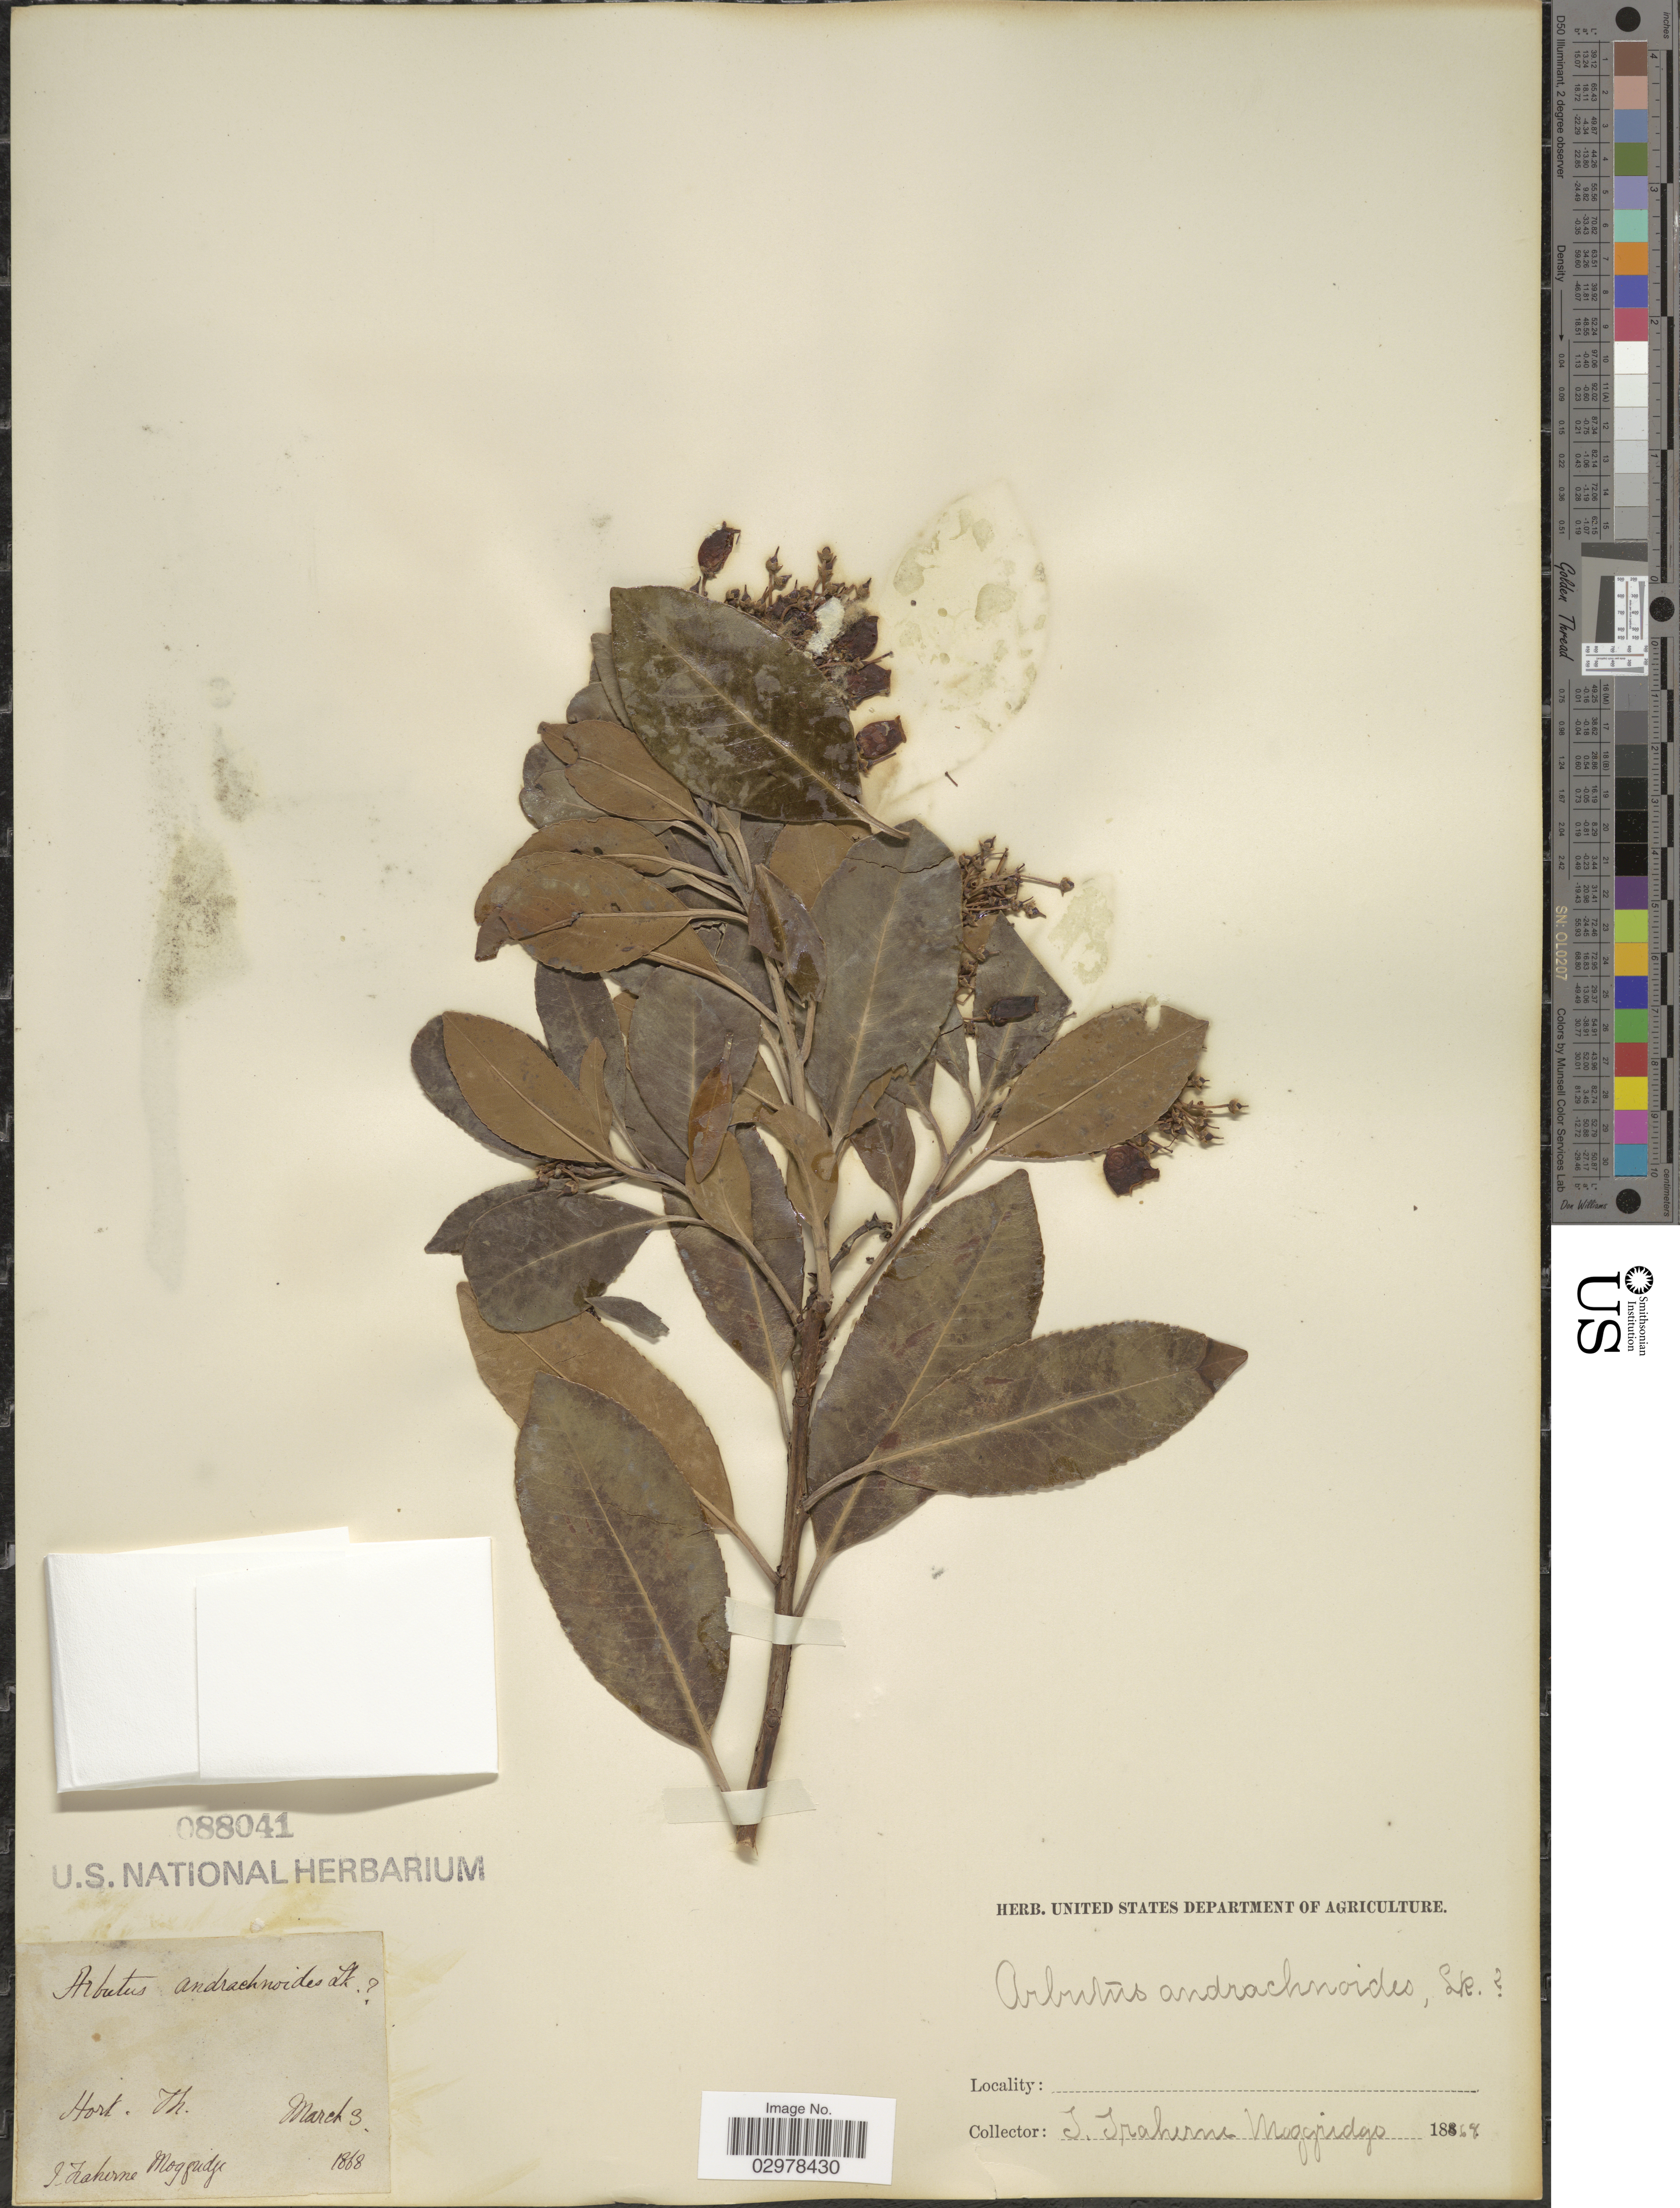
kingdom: Plantae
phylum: Tracheophyta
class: Magnoliopsida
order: Ericales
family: Ericaceae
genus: Arbutus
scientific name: Arbutus andrachne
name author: L.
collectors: J. T. Moggridge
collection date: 1868-03-03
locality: Hort. Th.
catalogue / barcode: US 88041